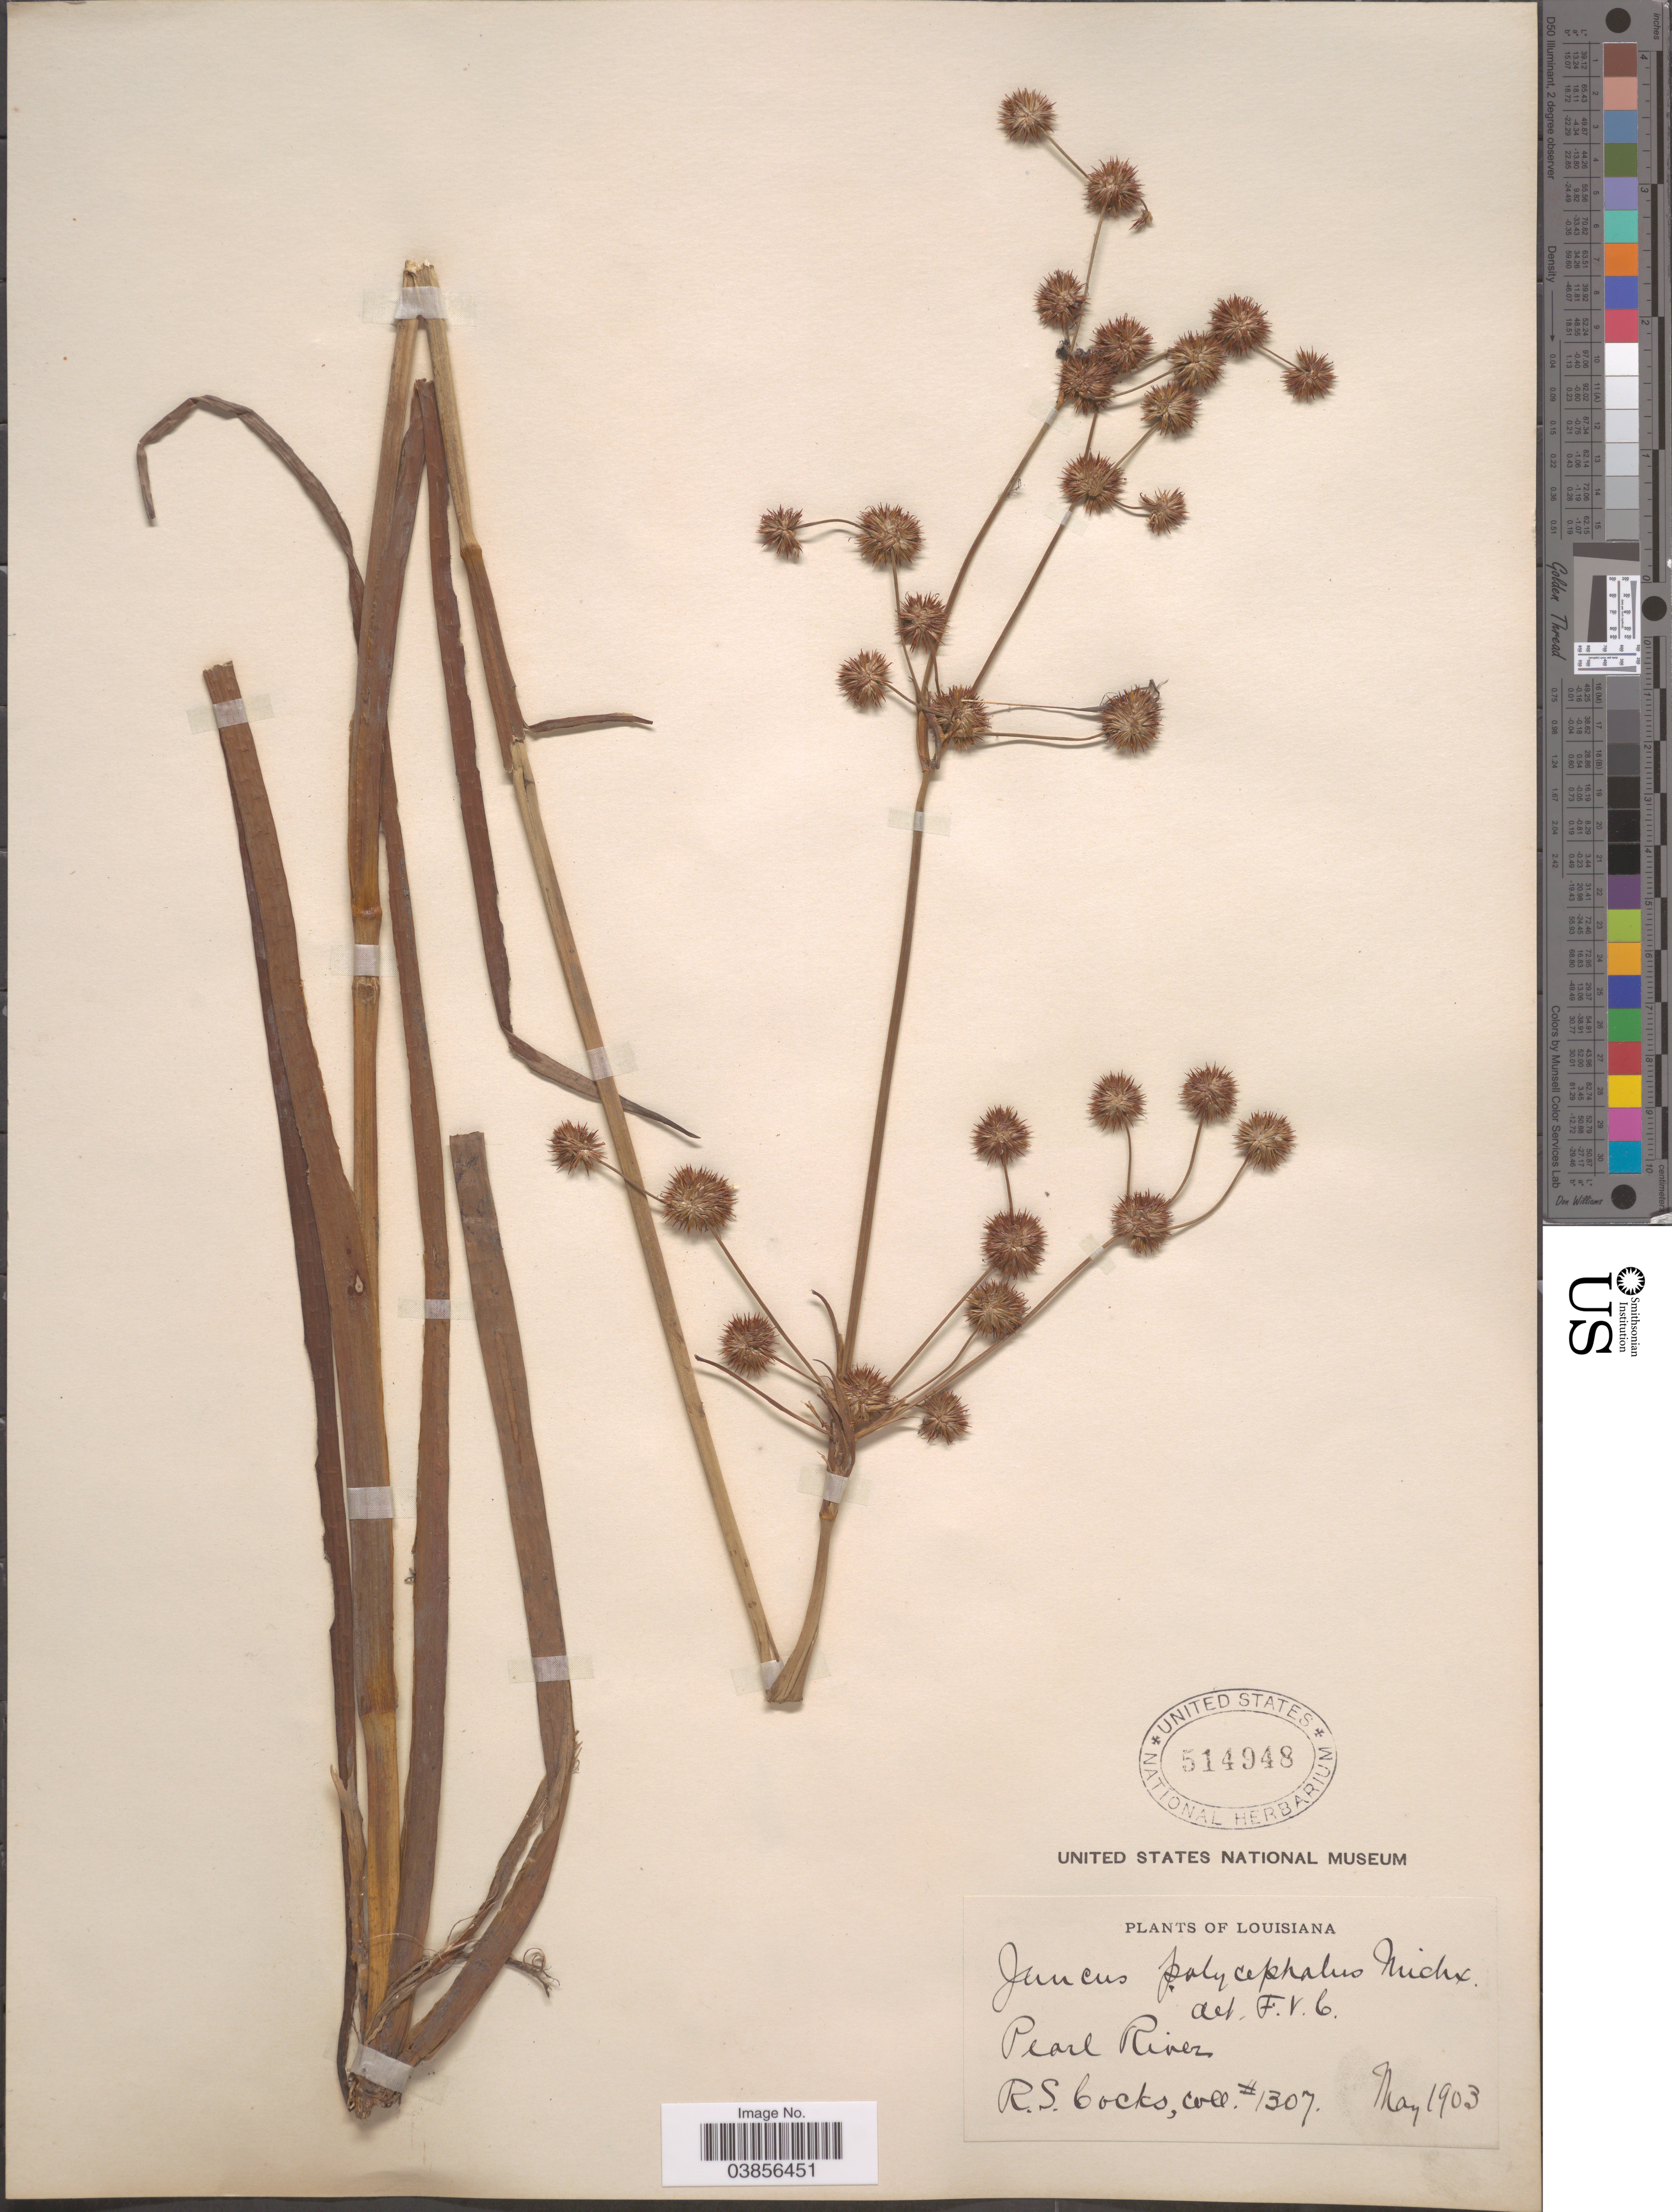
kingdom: Plantae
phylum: Tracheophyta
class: Liliopsida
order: Poales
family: Juncaceae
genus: Juncus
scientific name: Juncus polycephalus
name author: Michx.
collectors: R. Cocks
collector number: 1307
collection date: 1903-05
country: United States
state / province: Louisiana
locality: Pearl River.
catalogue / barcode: US 514948